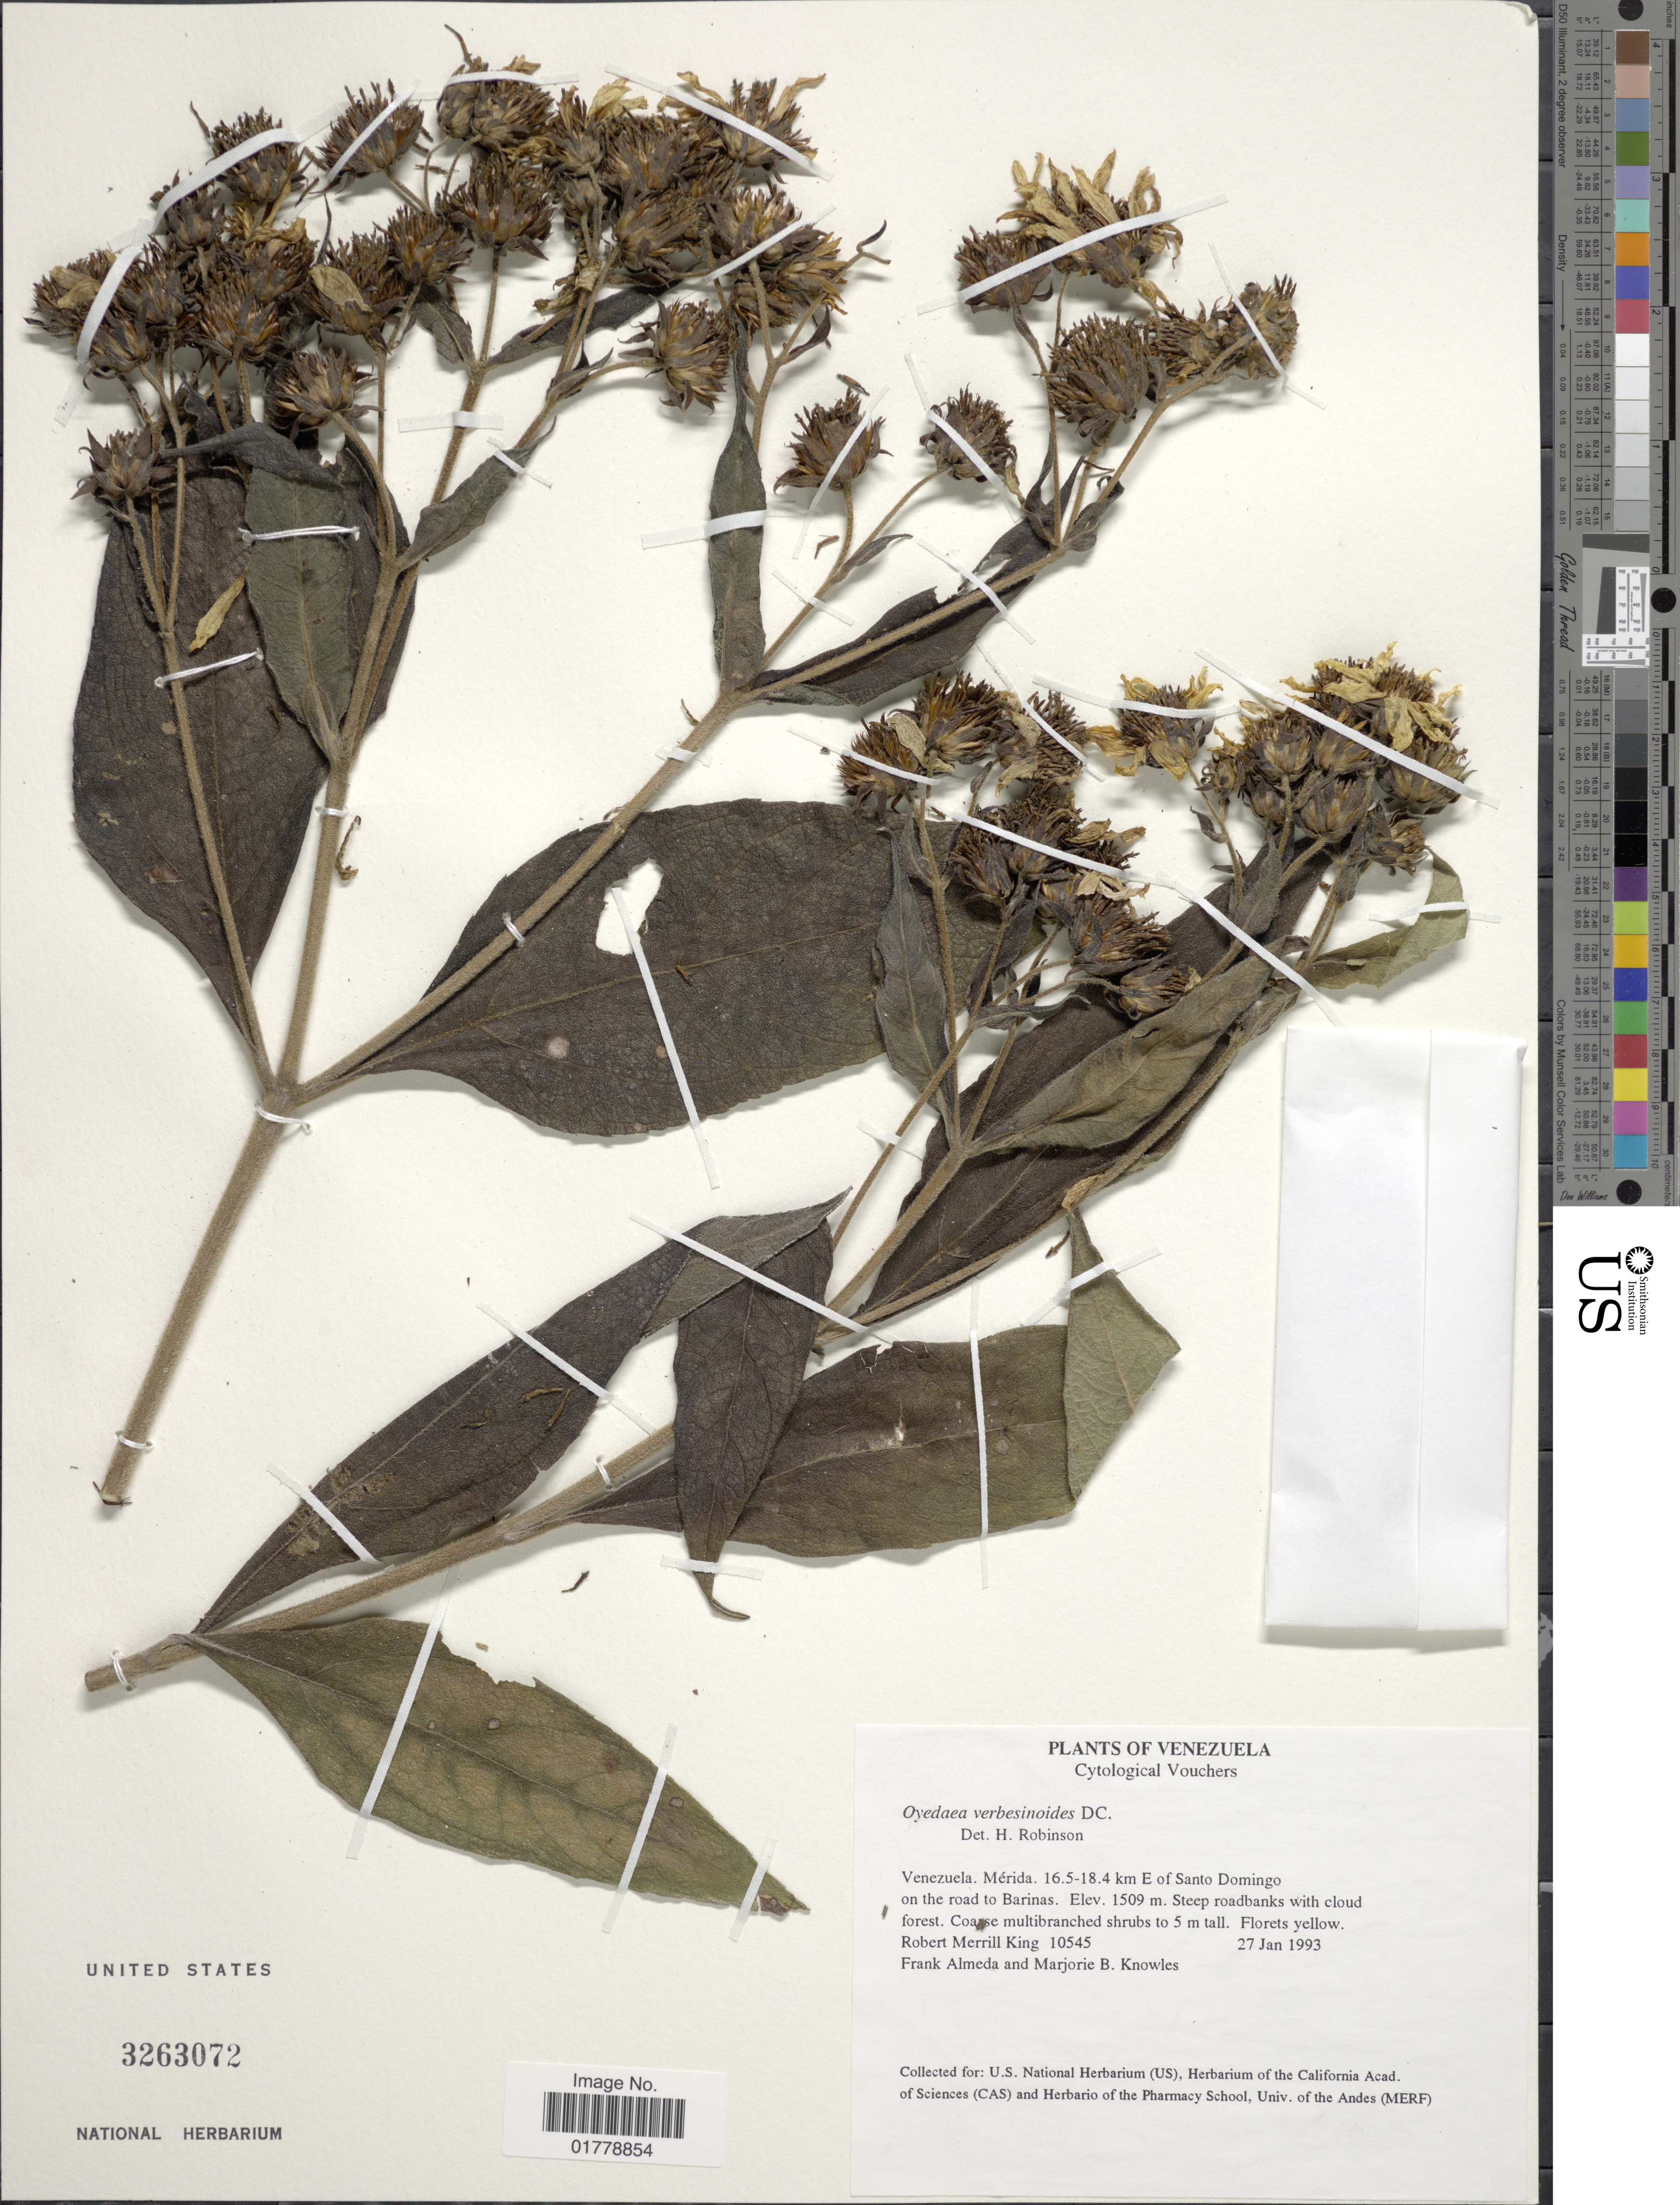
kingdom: Plantae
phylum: Tracheophyta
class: Magnoliopsida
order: Asterales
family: Asteraceae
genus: Oyedaea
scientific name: Oyedaea verbesinoides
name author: DC.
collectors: R. M. King, F. Almeda & M. B. Knowles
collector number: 10545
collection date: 1993-01-27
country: Venezuela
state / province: Mérida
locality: Venezuela. Mérida. 16.5-18.4 km E of Santo Domingo on the road to Barinas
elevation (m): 1509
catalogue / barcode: US 3263072